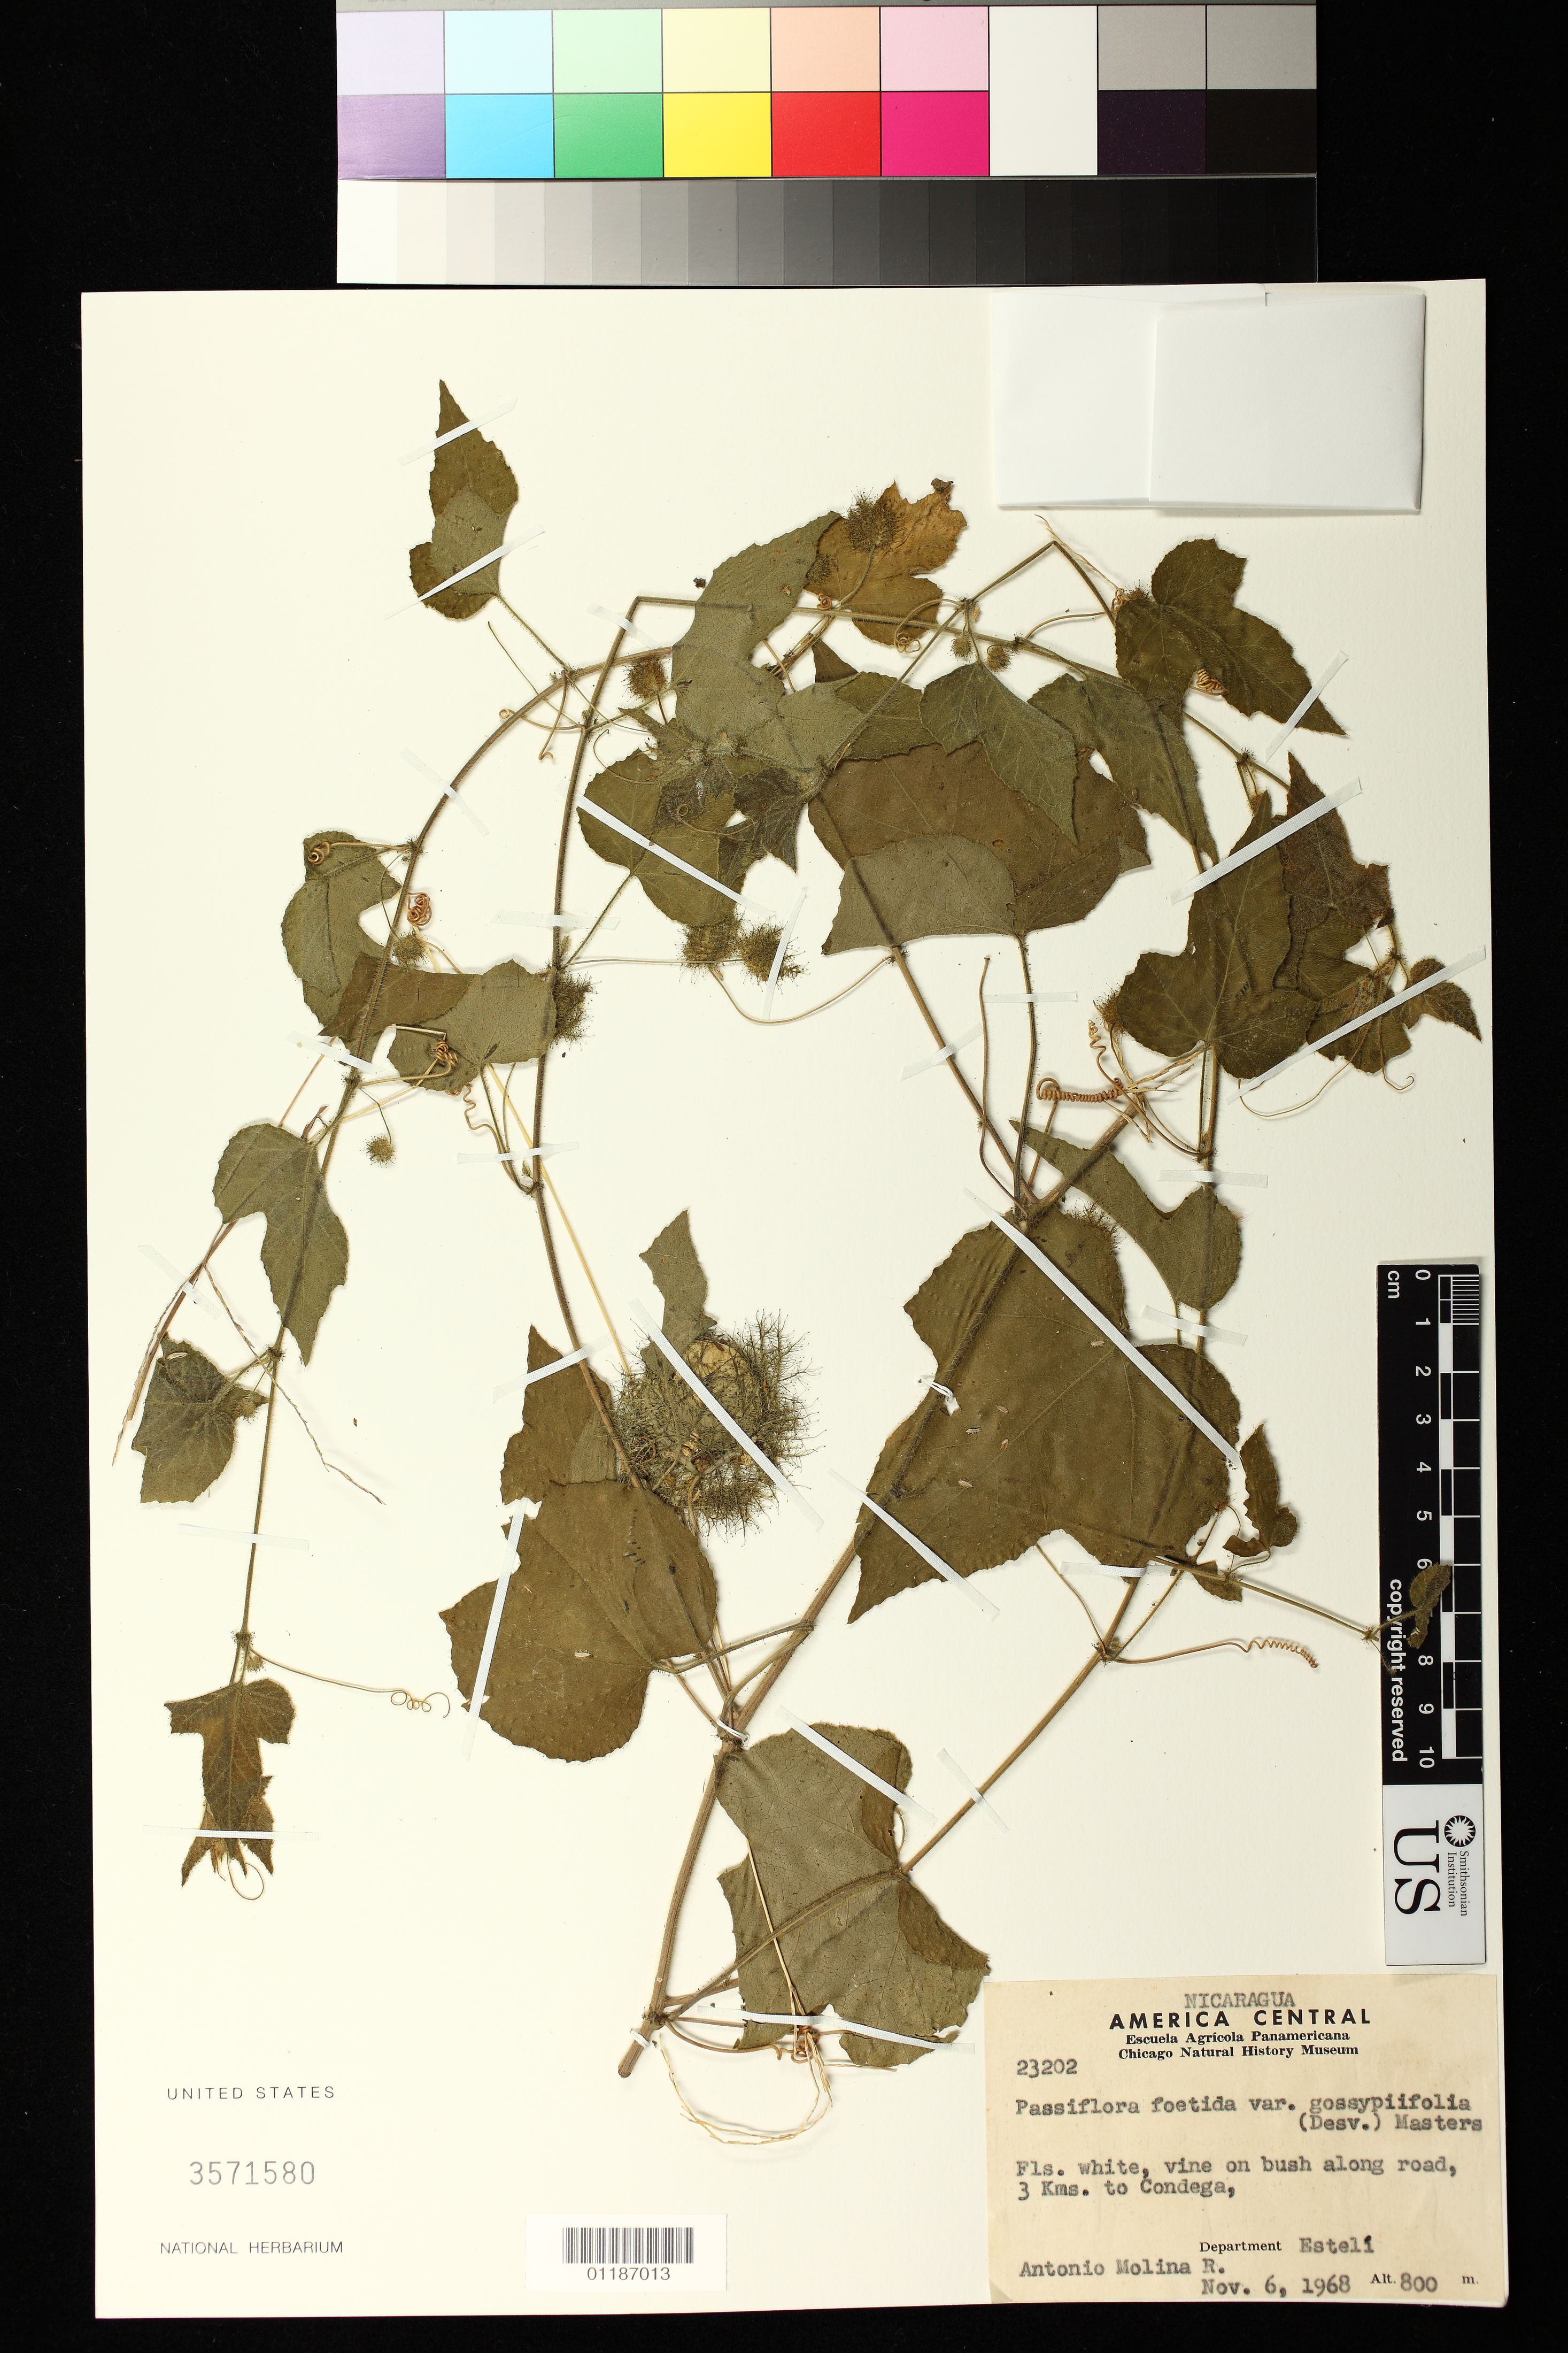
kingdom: Plantae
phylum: Tracheophyta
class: Magnoliopsida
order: Malpighiales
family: Passifloraceae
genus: Passiflora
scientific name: Passiflora foetida var. gossypiifolia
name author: (Desv.) Mast.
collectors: A. Molina R.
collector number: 23202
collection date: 1968-11-06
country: Nicaragua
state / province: Estelí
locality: Along road 3 kms. to Condega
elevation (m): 800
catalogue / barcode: US 3571580